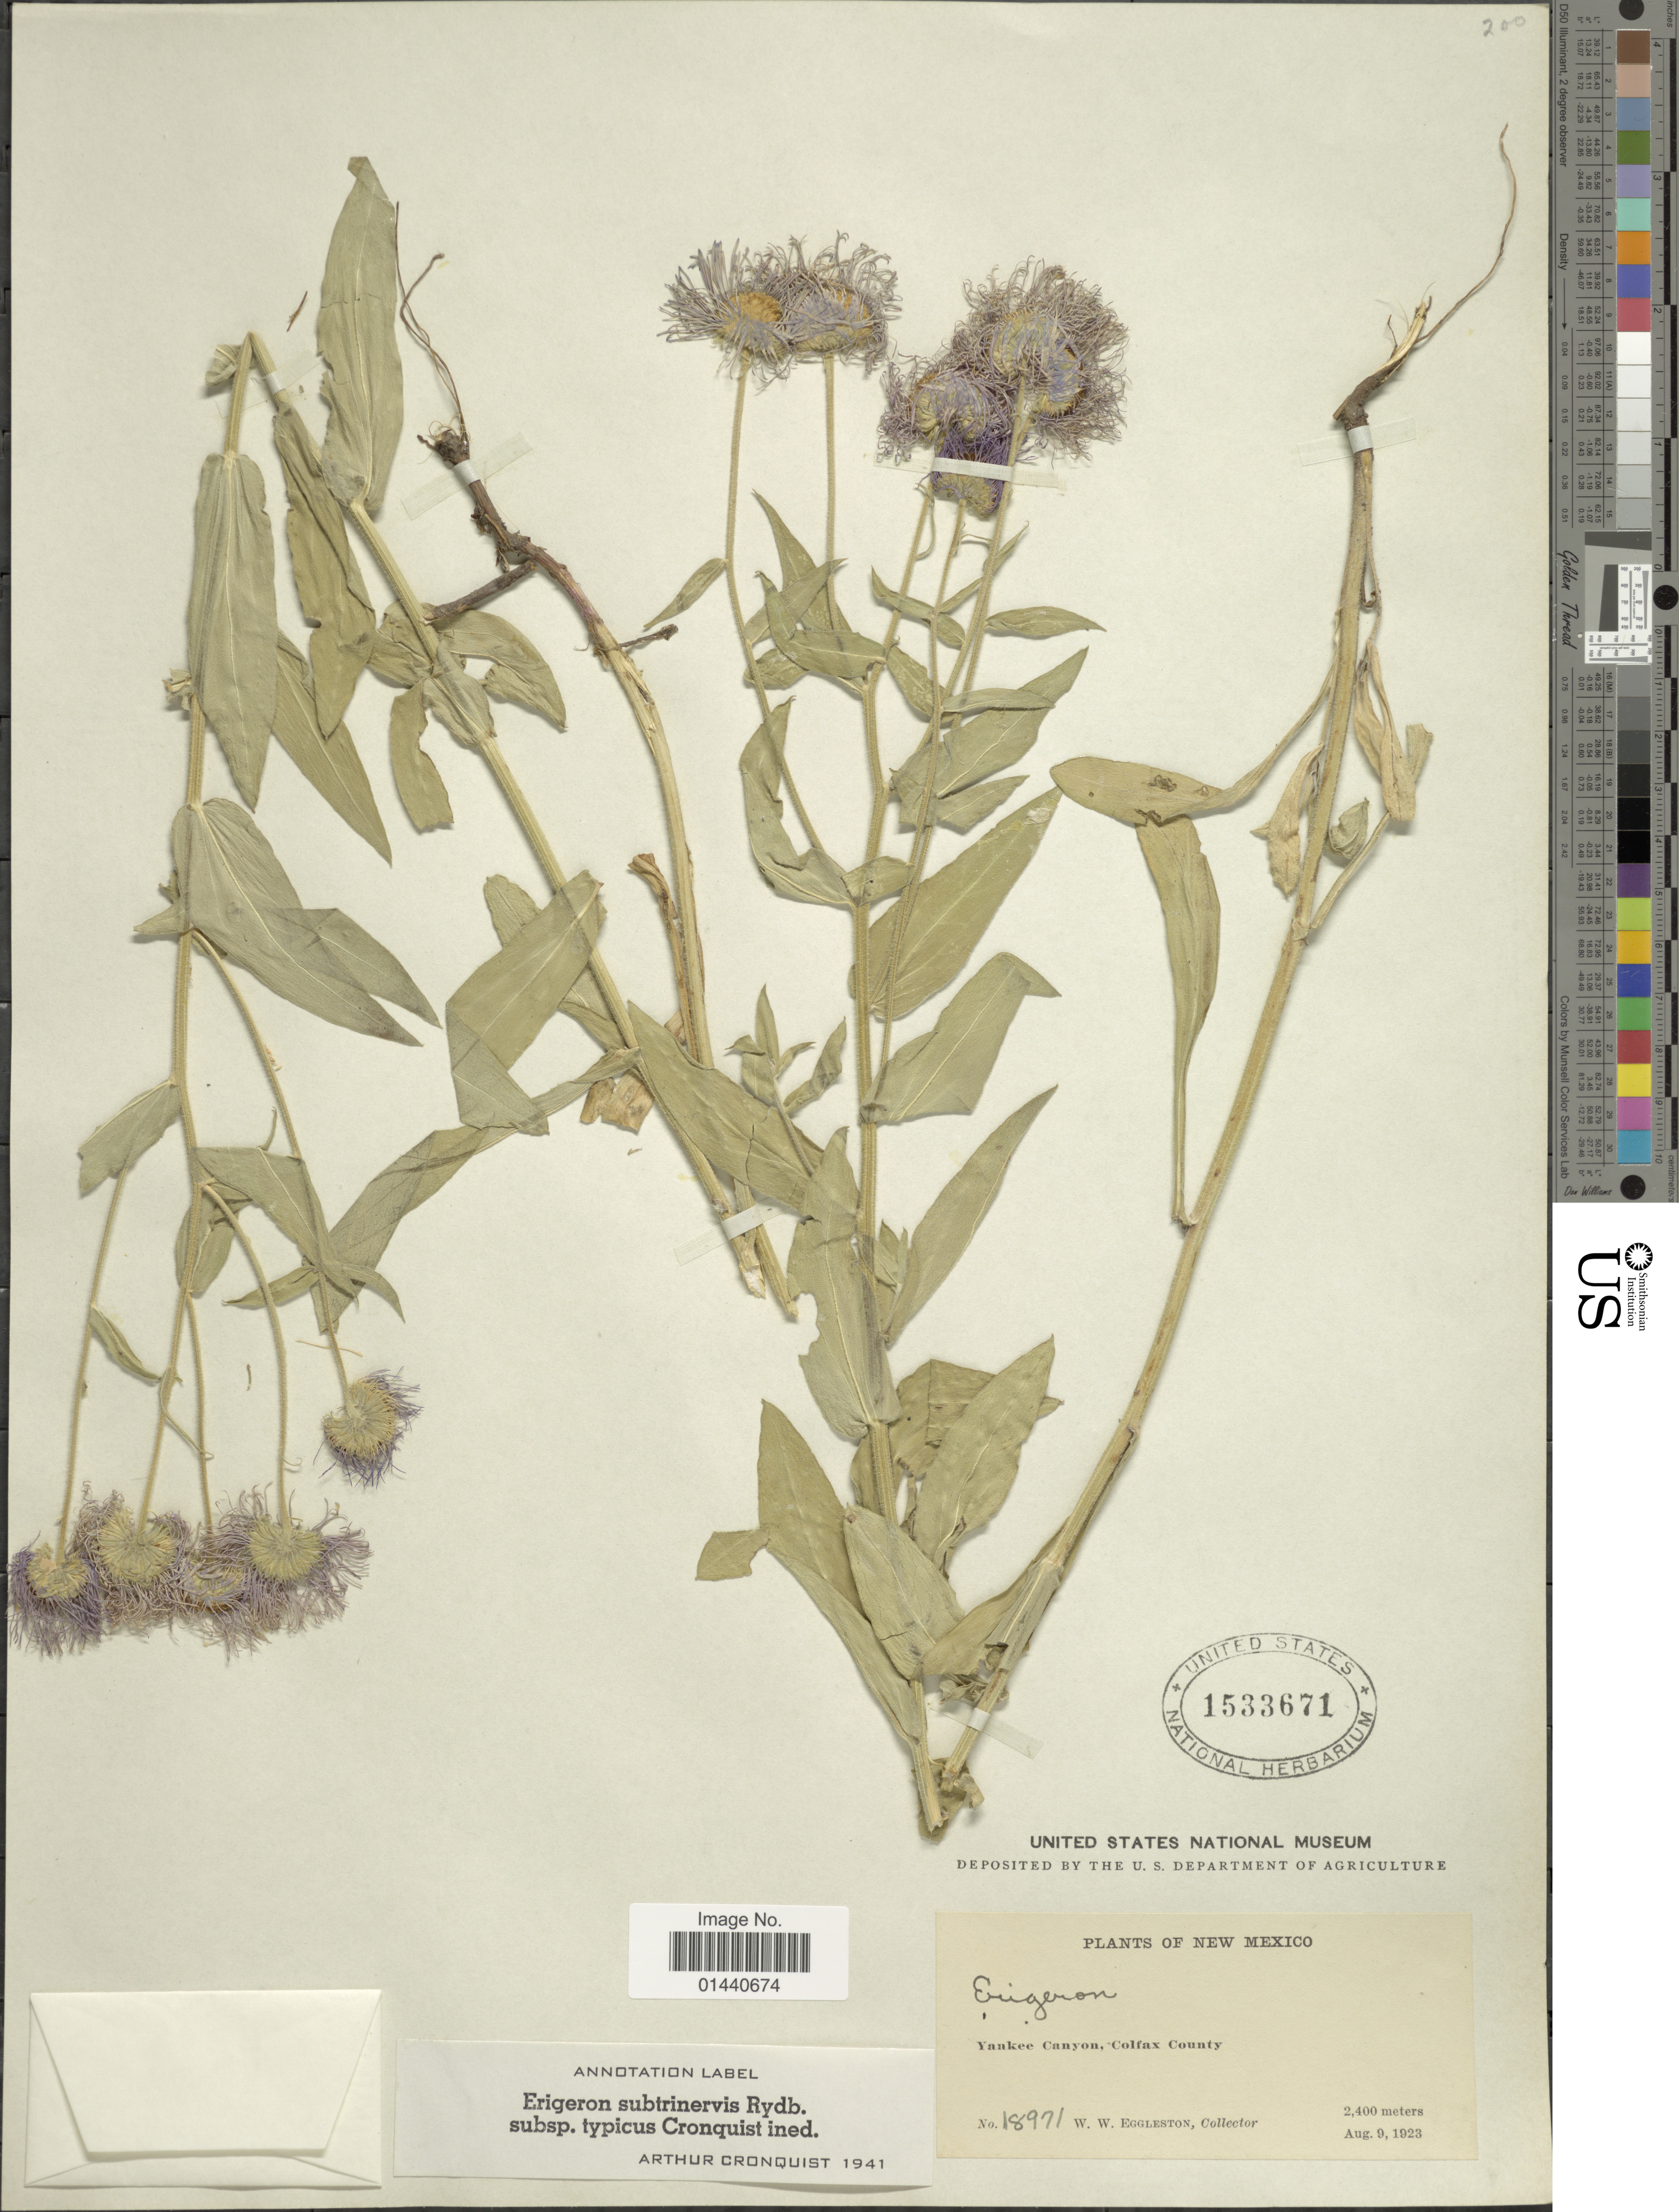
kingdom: Plantae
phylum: Tracheophyta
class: Magnoliopsida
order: Asterales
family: Asteraceae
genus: Erigeron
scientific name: Erigeron subtrinervis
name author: Rydb. ex Porter & Britton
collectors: W. W. Eggleston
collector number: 18971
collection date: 1923-08-09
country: United States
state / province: New Mexico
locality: Yankee Canyon, Colfax County.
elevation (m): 2400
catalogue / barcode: US 1533671